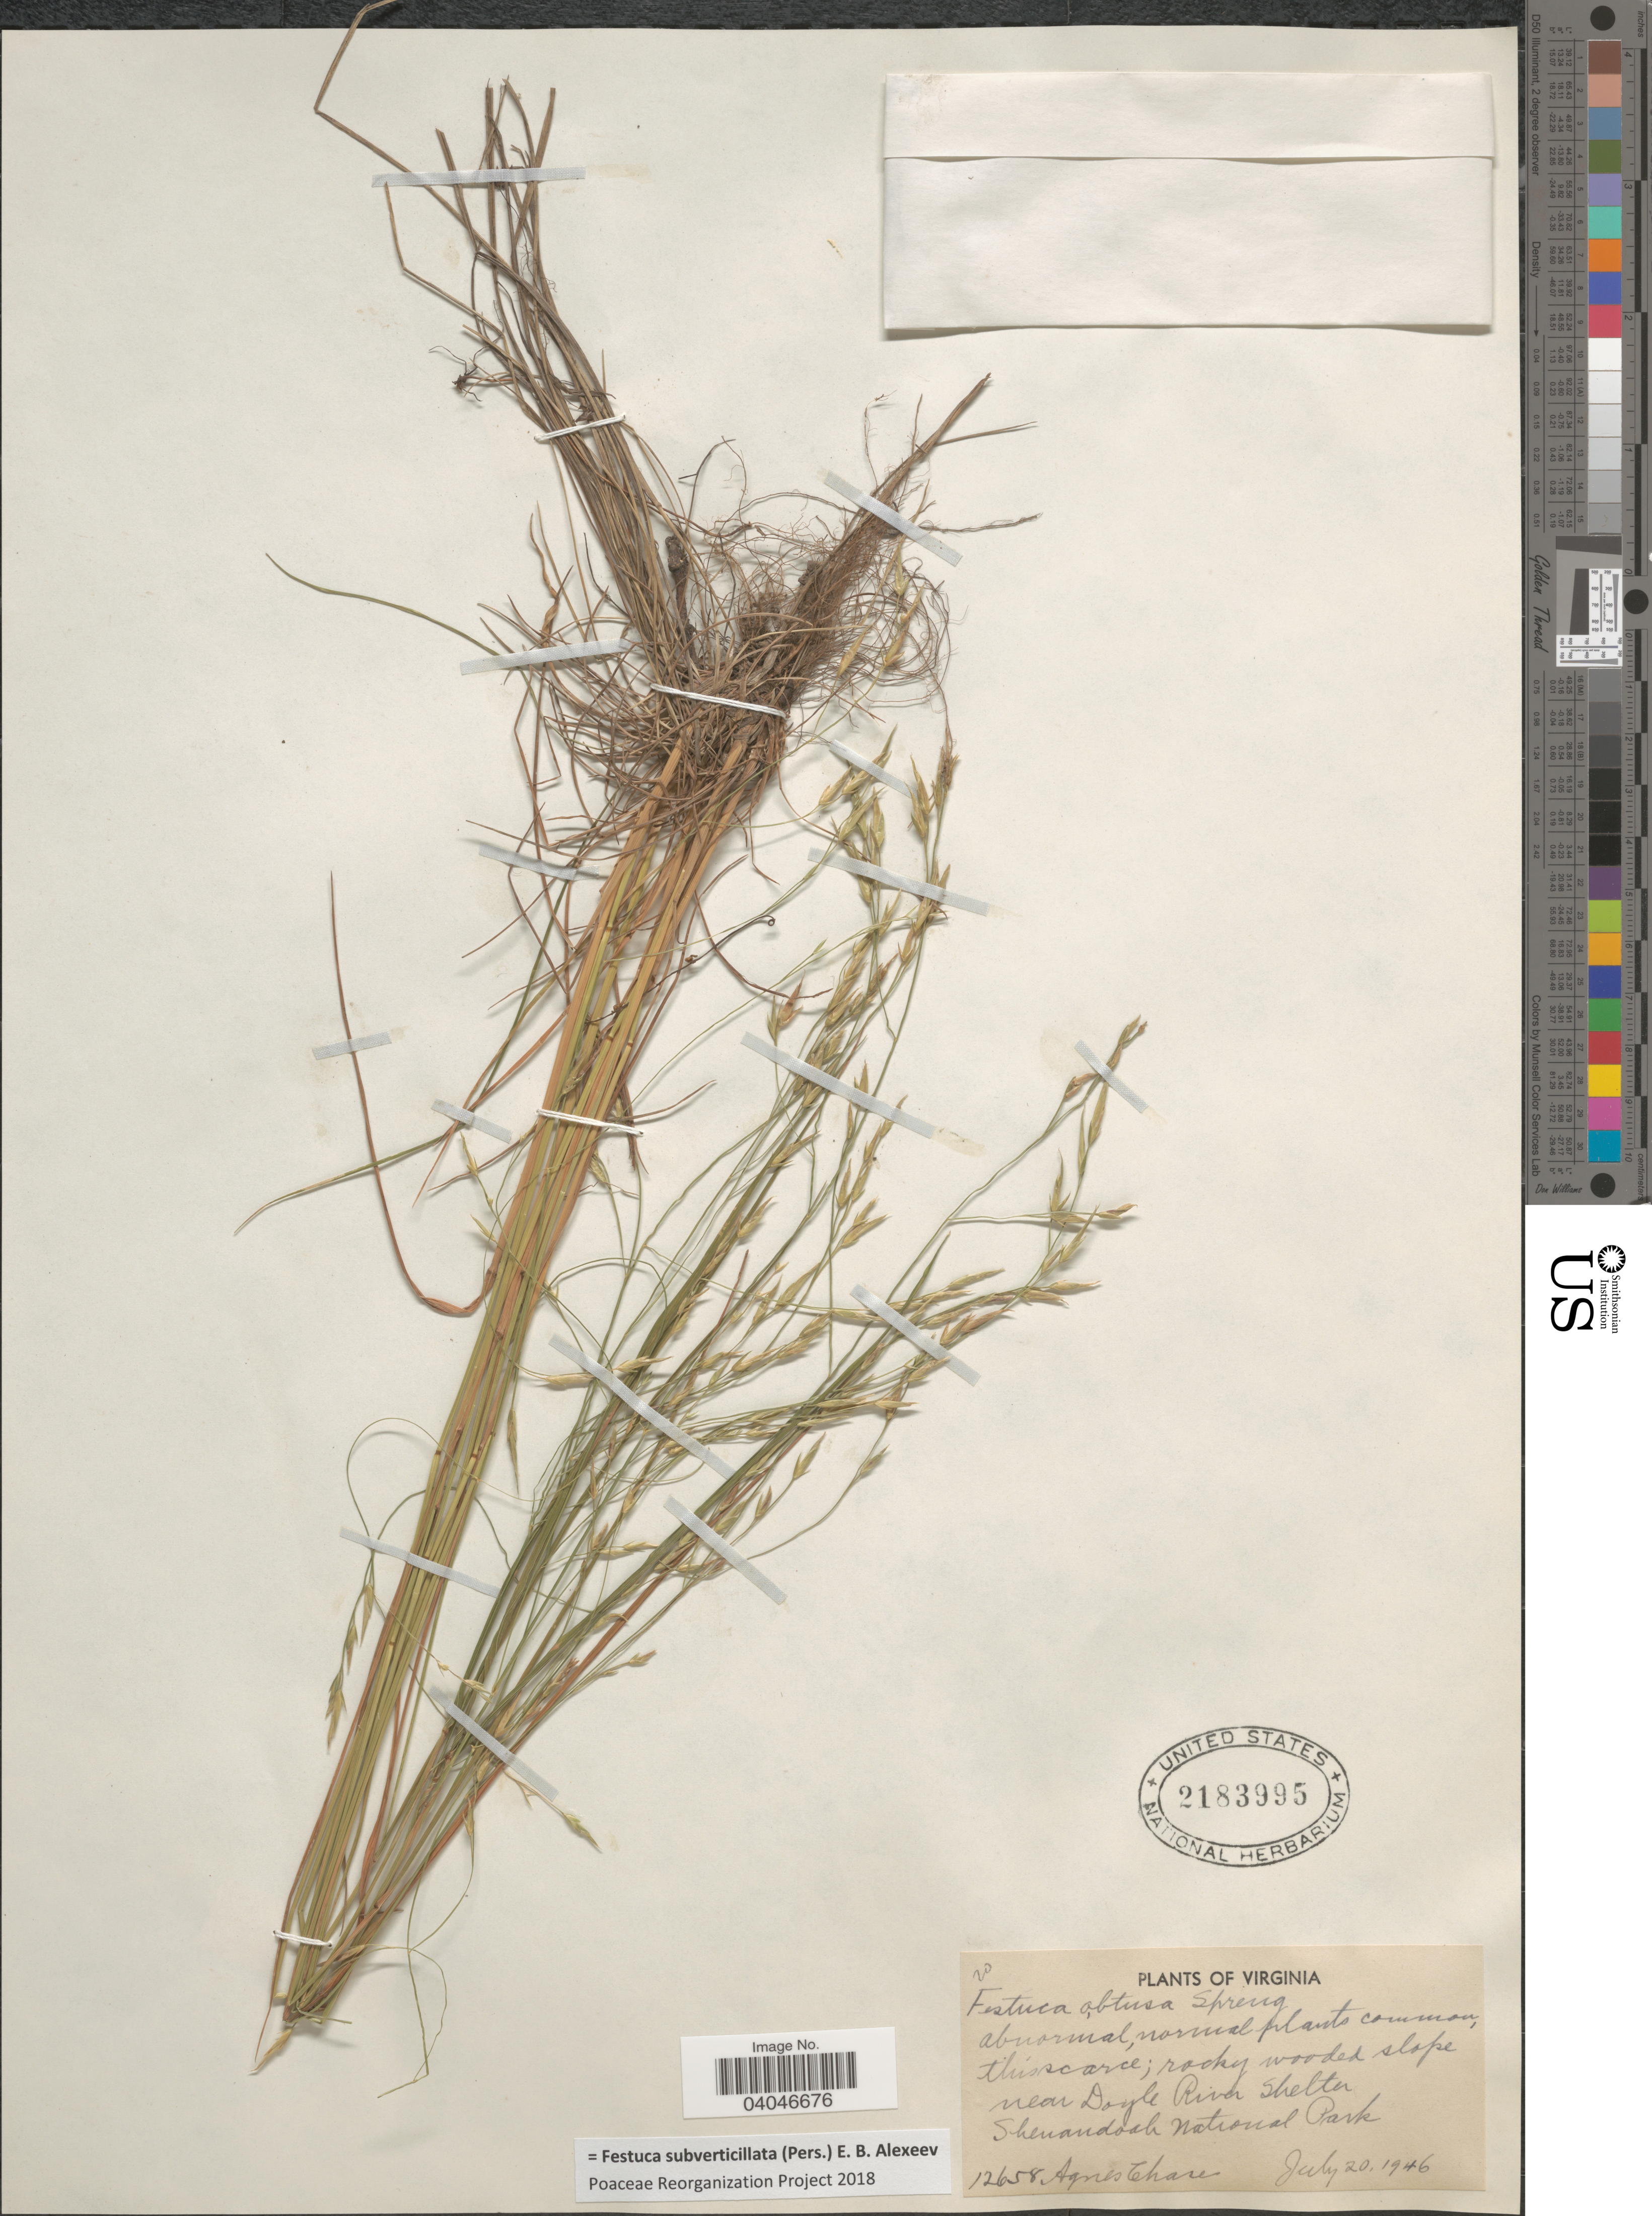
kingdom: Plantae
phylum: Tracheophyta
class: Liliopsida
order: Poales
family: Poaceae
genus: Festuca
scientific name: Festuca subverticillata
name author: (Pers.) E.B. Alexeev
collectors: A. Chase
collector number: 12658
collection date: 1946-07-20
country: United States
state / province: Virginia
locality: Rocky wooded slope near Doyle River Shelter. Shenandoah National Park.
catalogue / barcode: US 2183995